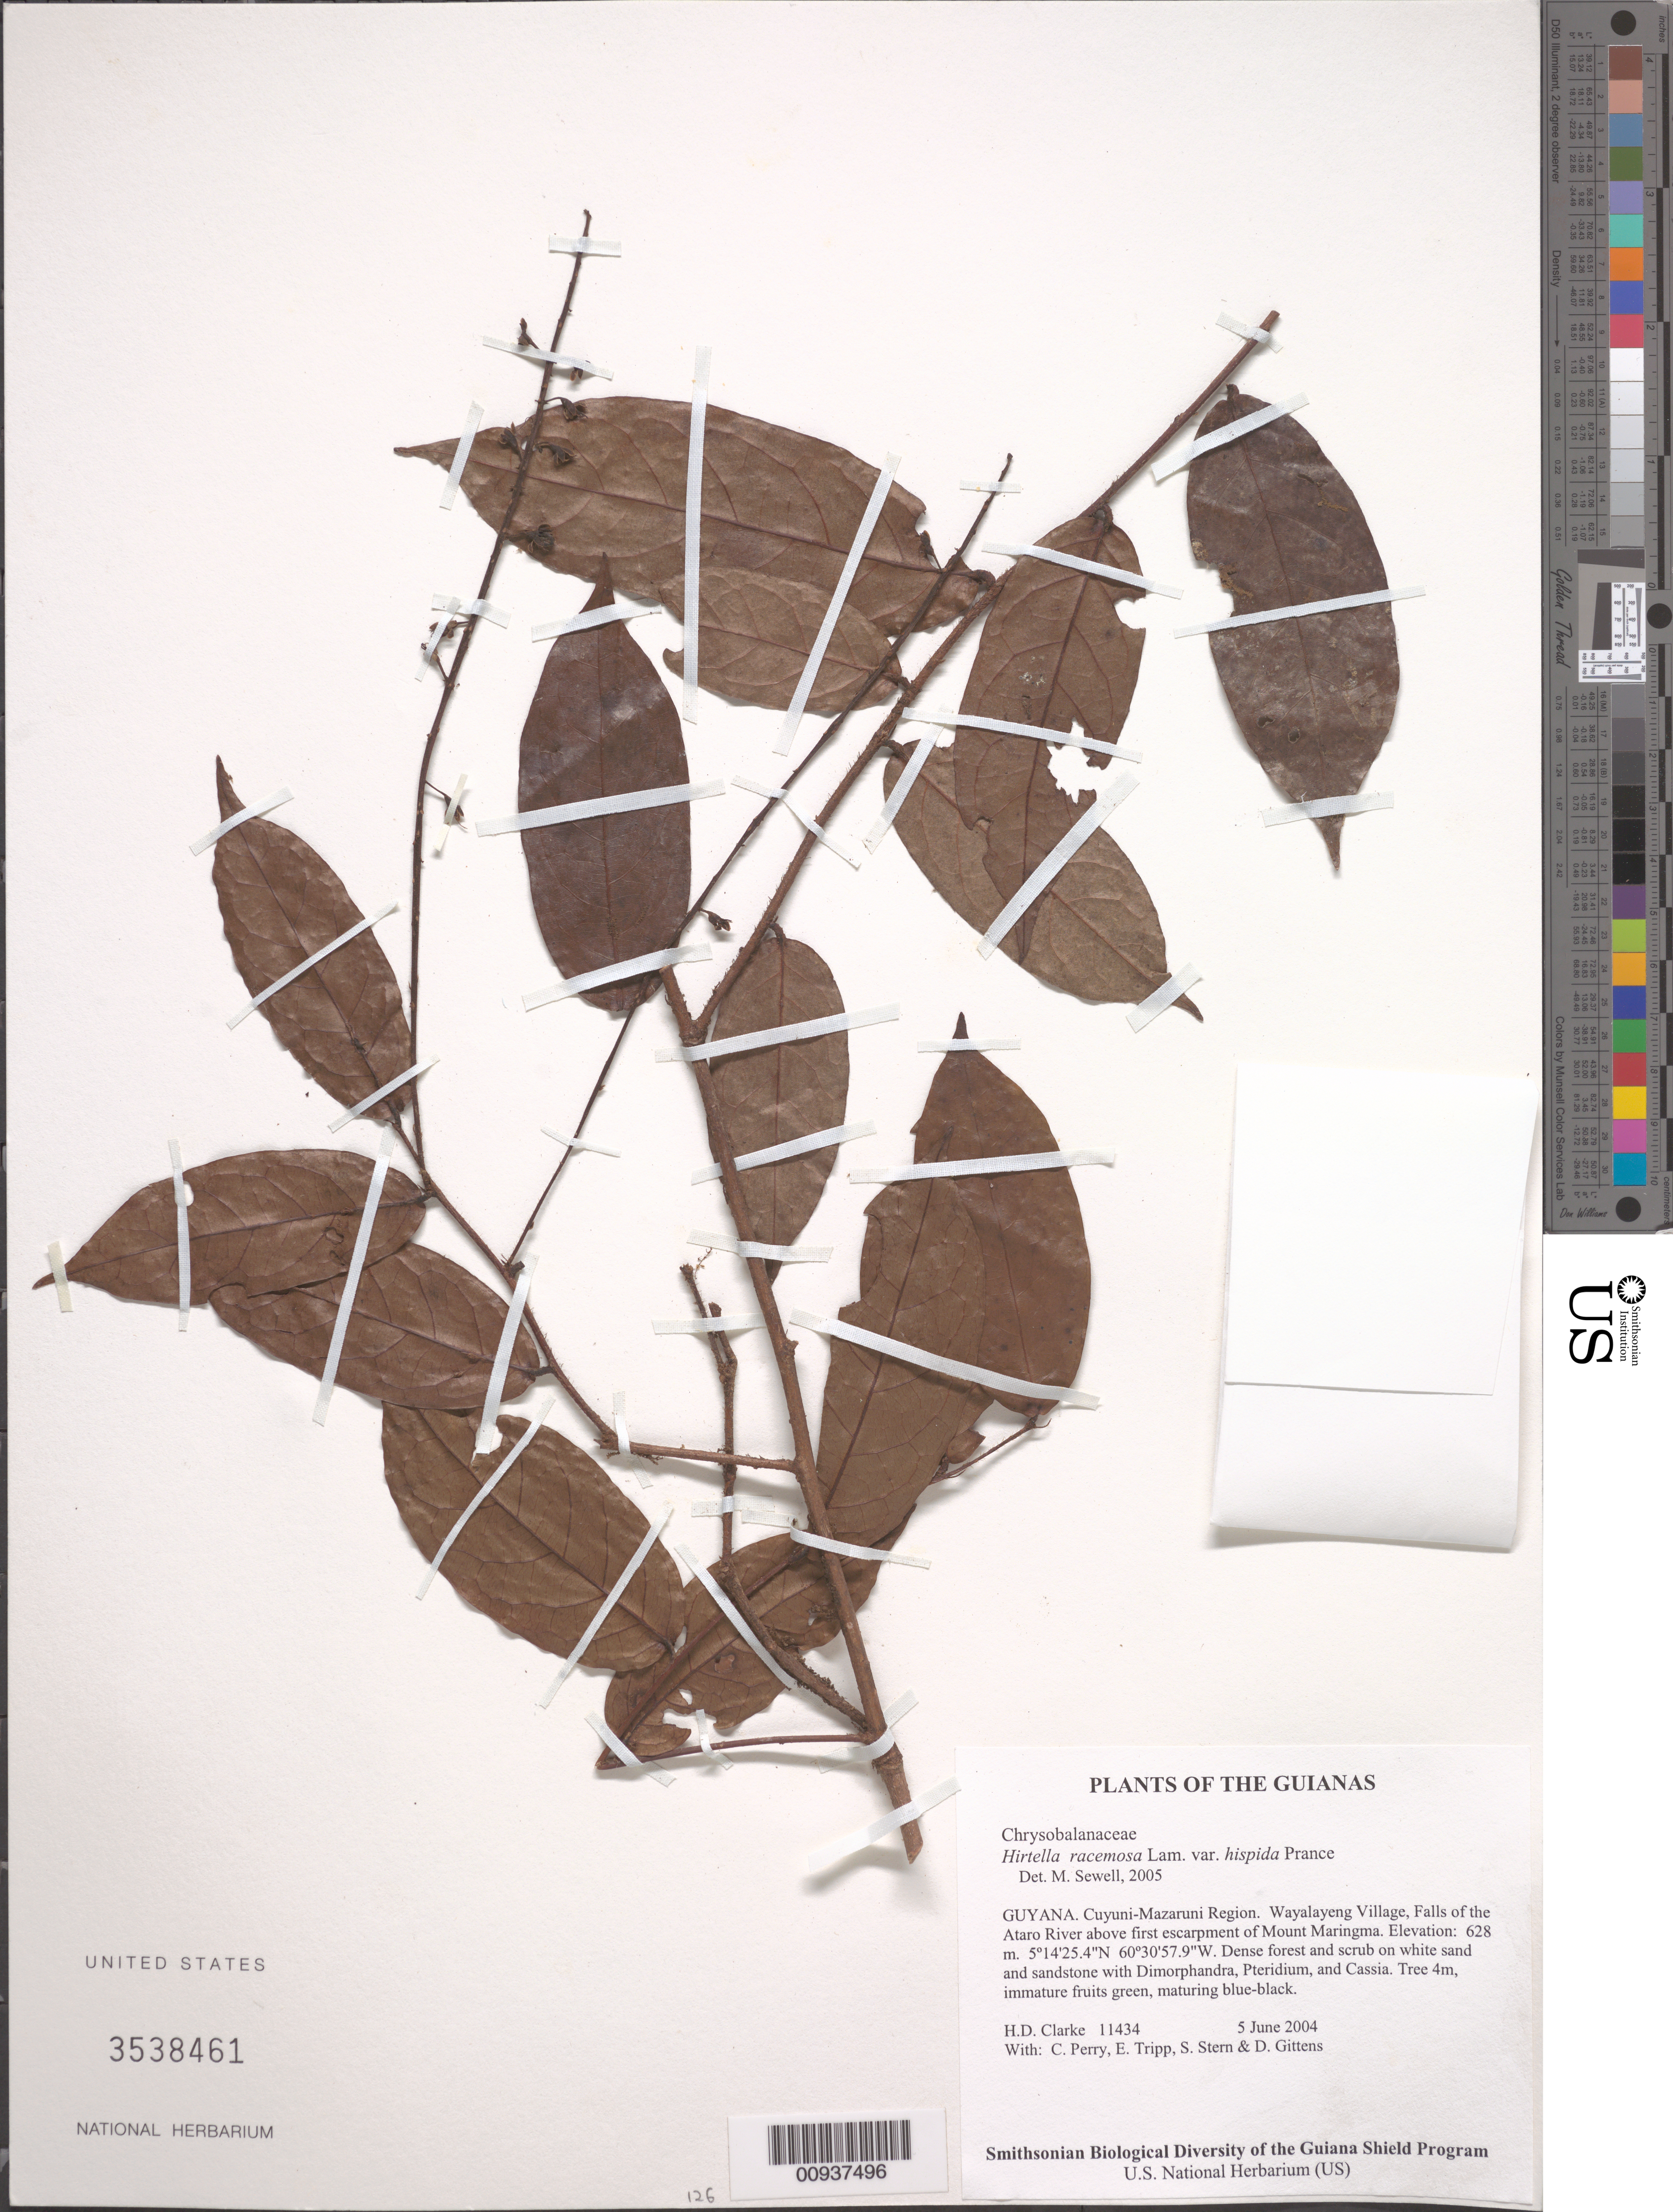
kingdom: Plantae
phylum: Tracheophyta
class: Magnoliopsida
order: Malpighiales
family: Chrysobalanaceae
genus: Hirtella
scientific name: Hirtella racemosa var. hispida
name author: Prance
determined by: Sewell, M.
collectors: H. D. Clarke, C. Perry, E. Tripp, S. R. Stern & D. Gittens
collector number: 11434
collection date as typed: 5 June 2004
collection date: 2004-06-05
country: Guyana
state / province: Cuyuni-Mazaruni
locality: Wayalayeng Village, Falls of the Ataro River above first escarpment of Mount Maringma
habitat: Dense forest and scrub on white sand and sandstone with Dimorphandra, Pteridium, and Cassia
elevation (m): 628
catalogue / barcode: US 3538461